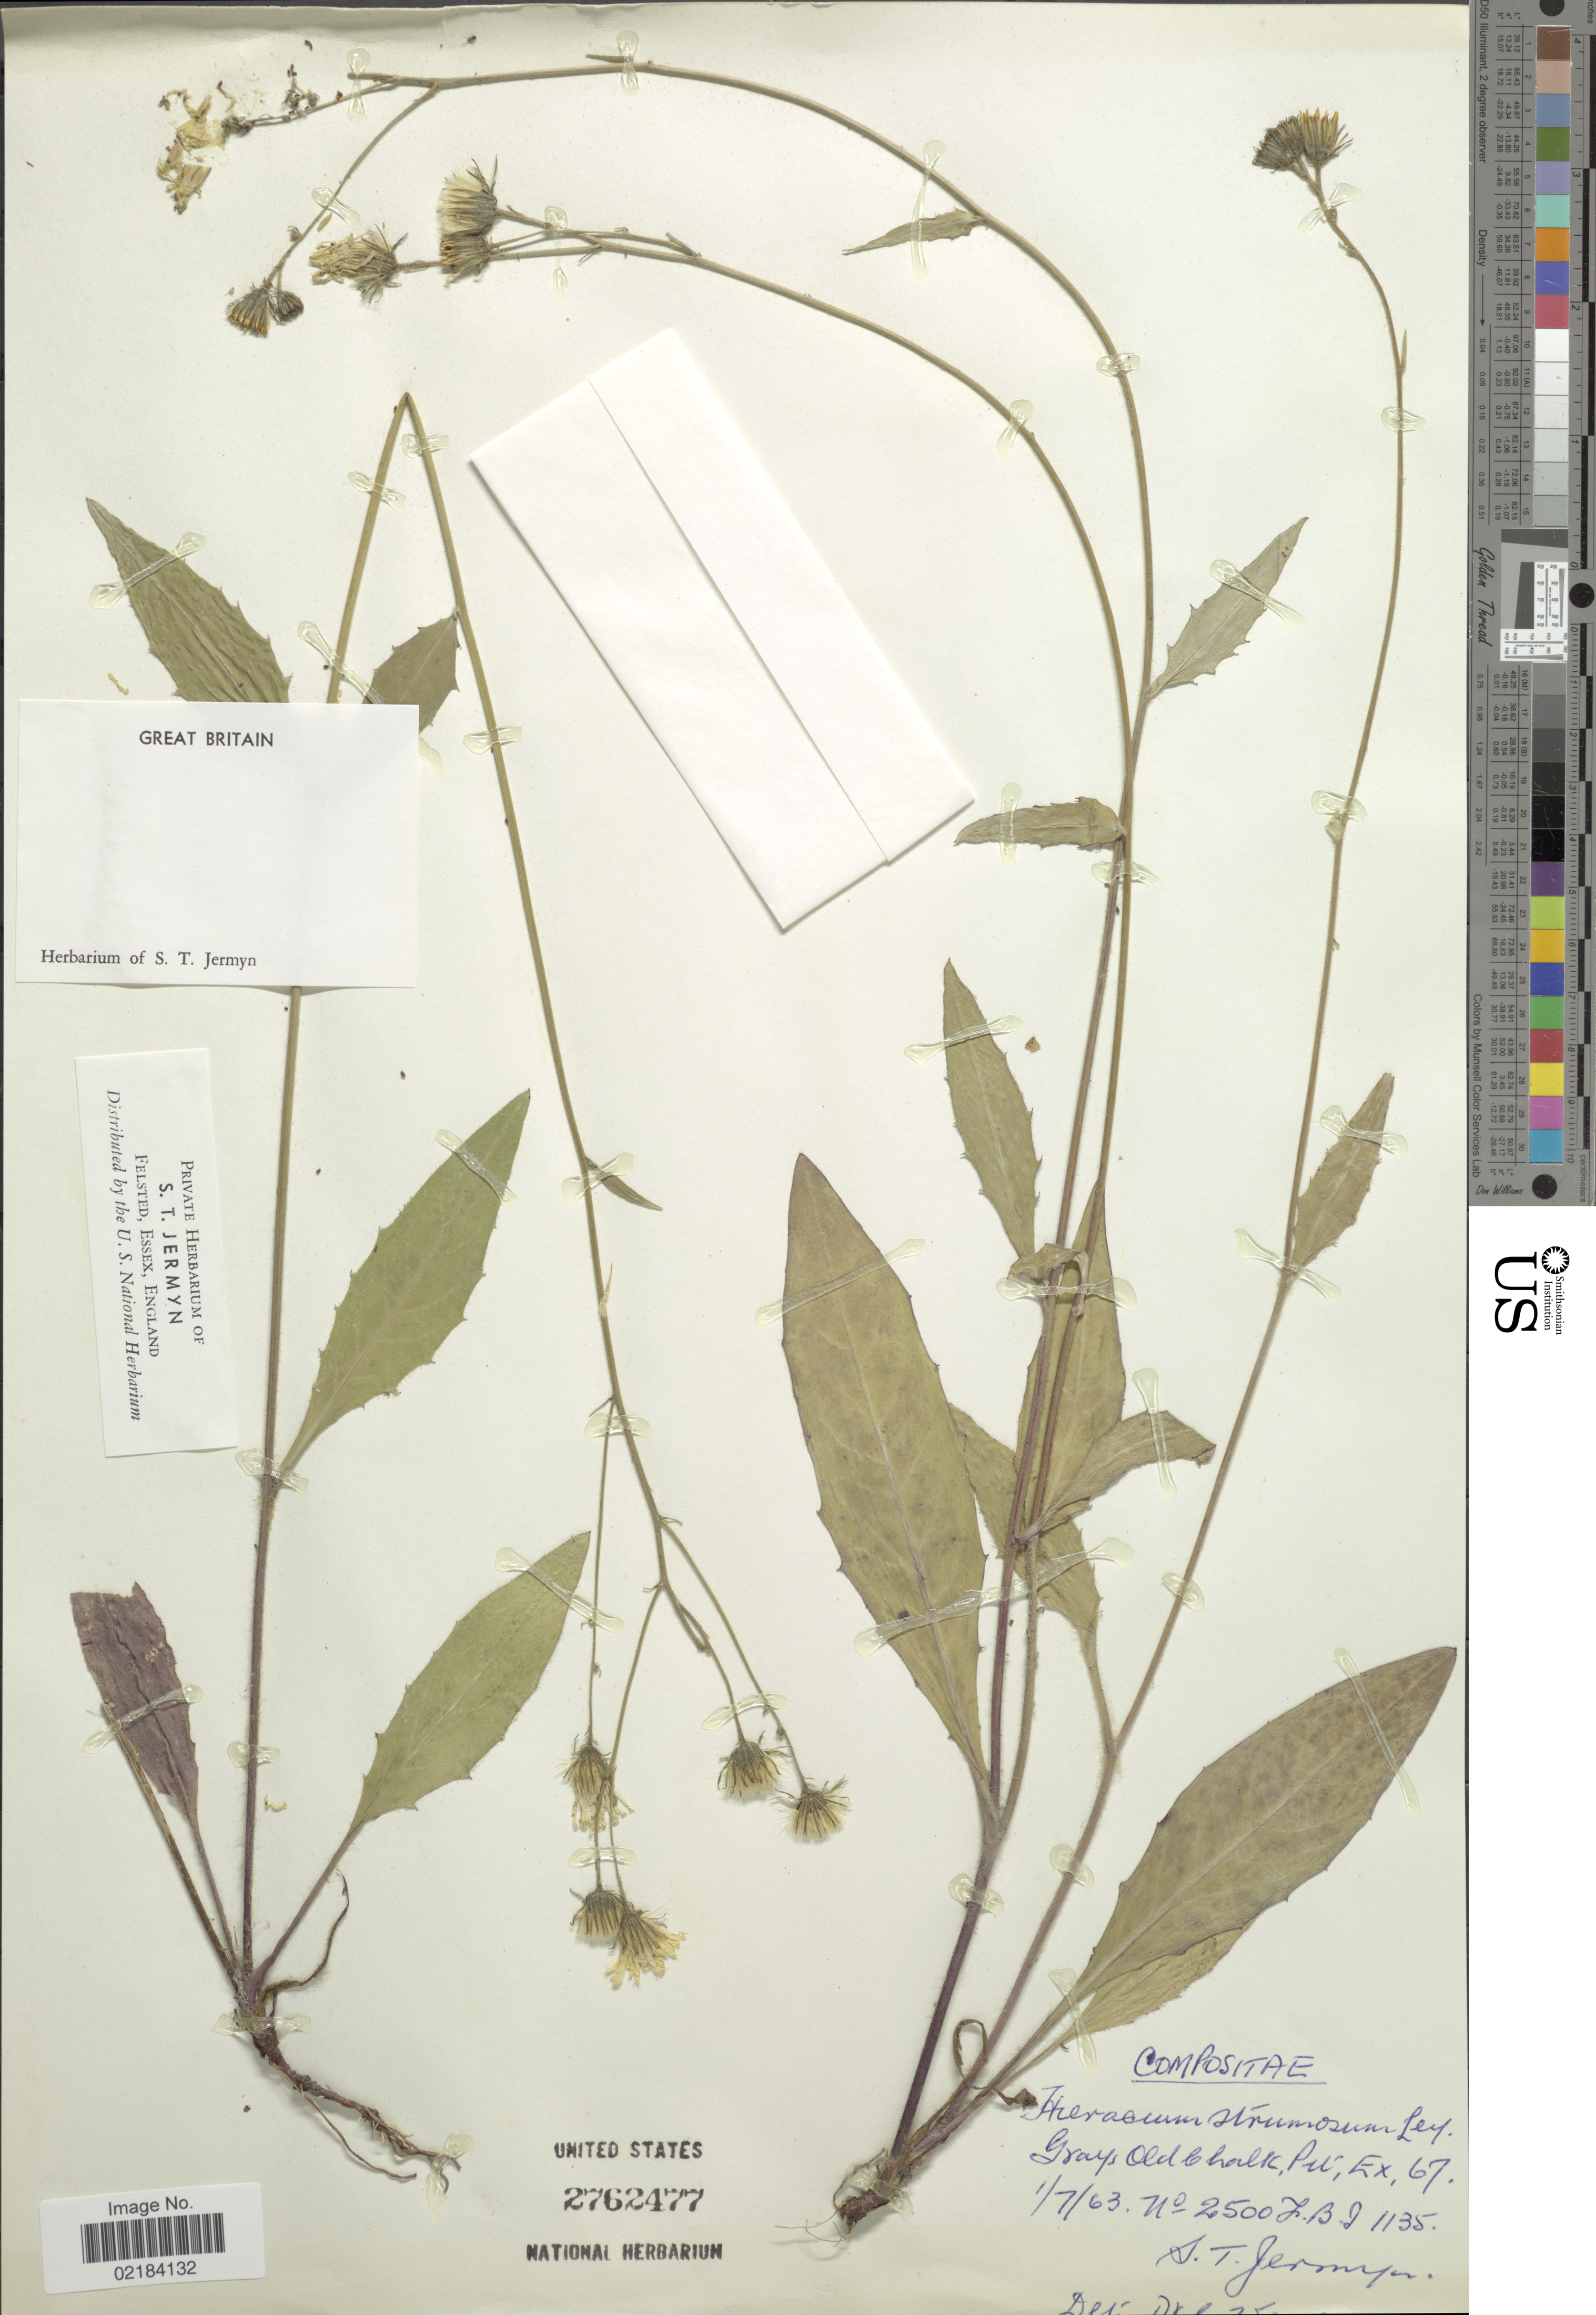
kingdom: Plantae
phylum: Tracheophyta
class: Magnoliopsida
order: Asterales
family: Asteraceae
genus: Hieracium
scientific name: Hieracium lachenalii subsp. aviicola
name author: (Boreau) Zahn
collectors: S. Jermyn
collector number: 2500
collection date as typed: Transcribed d/m/y: 1/7/63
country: United Kingdom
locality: Gray, Old Chalk, Pt, Ex, 67, Great Britain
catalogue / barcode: US 2762477